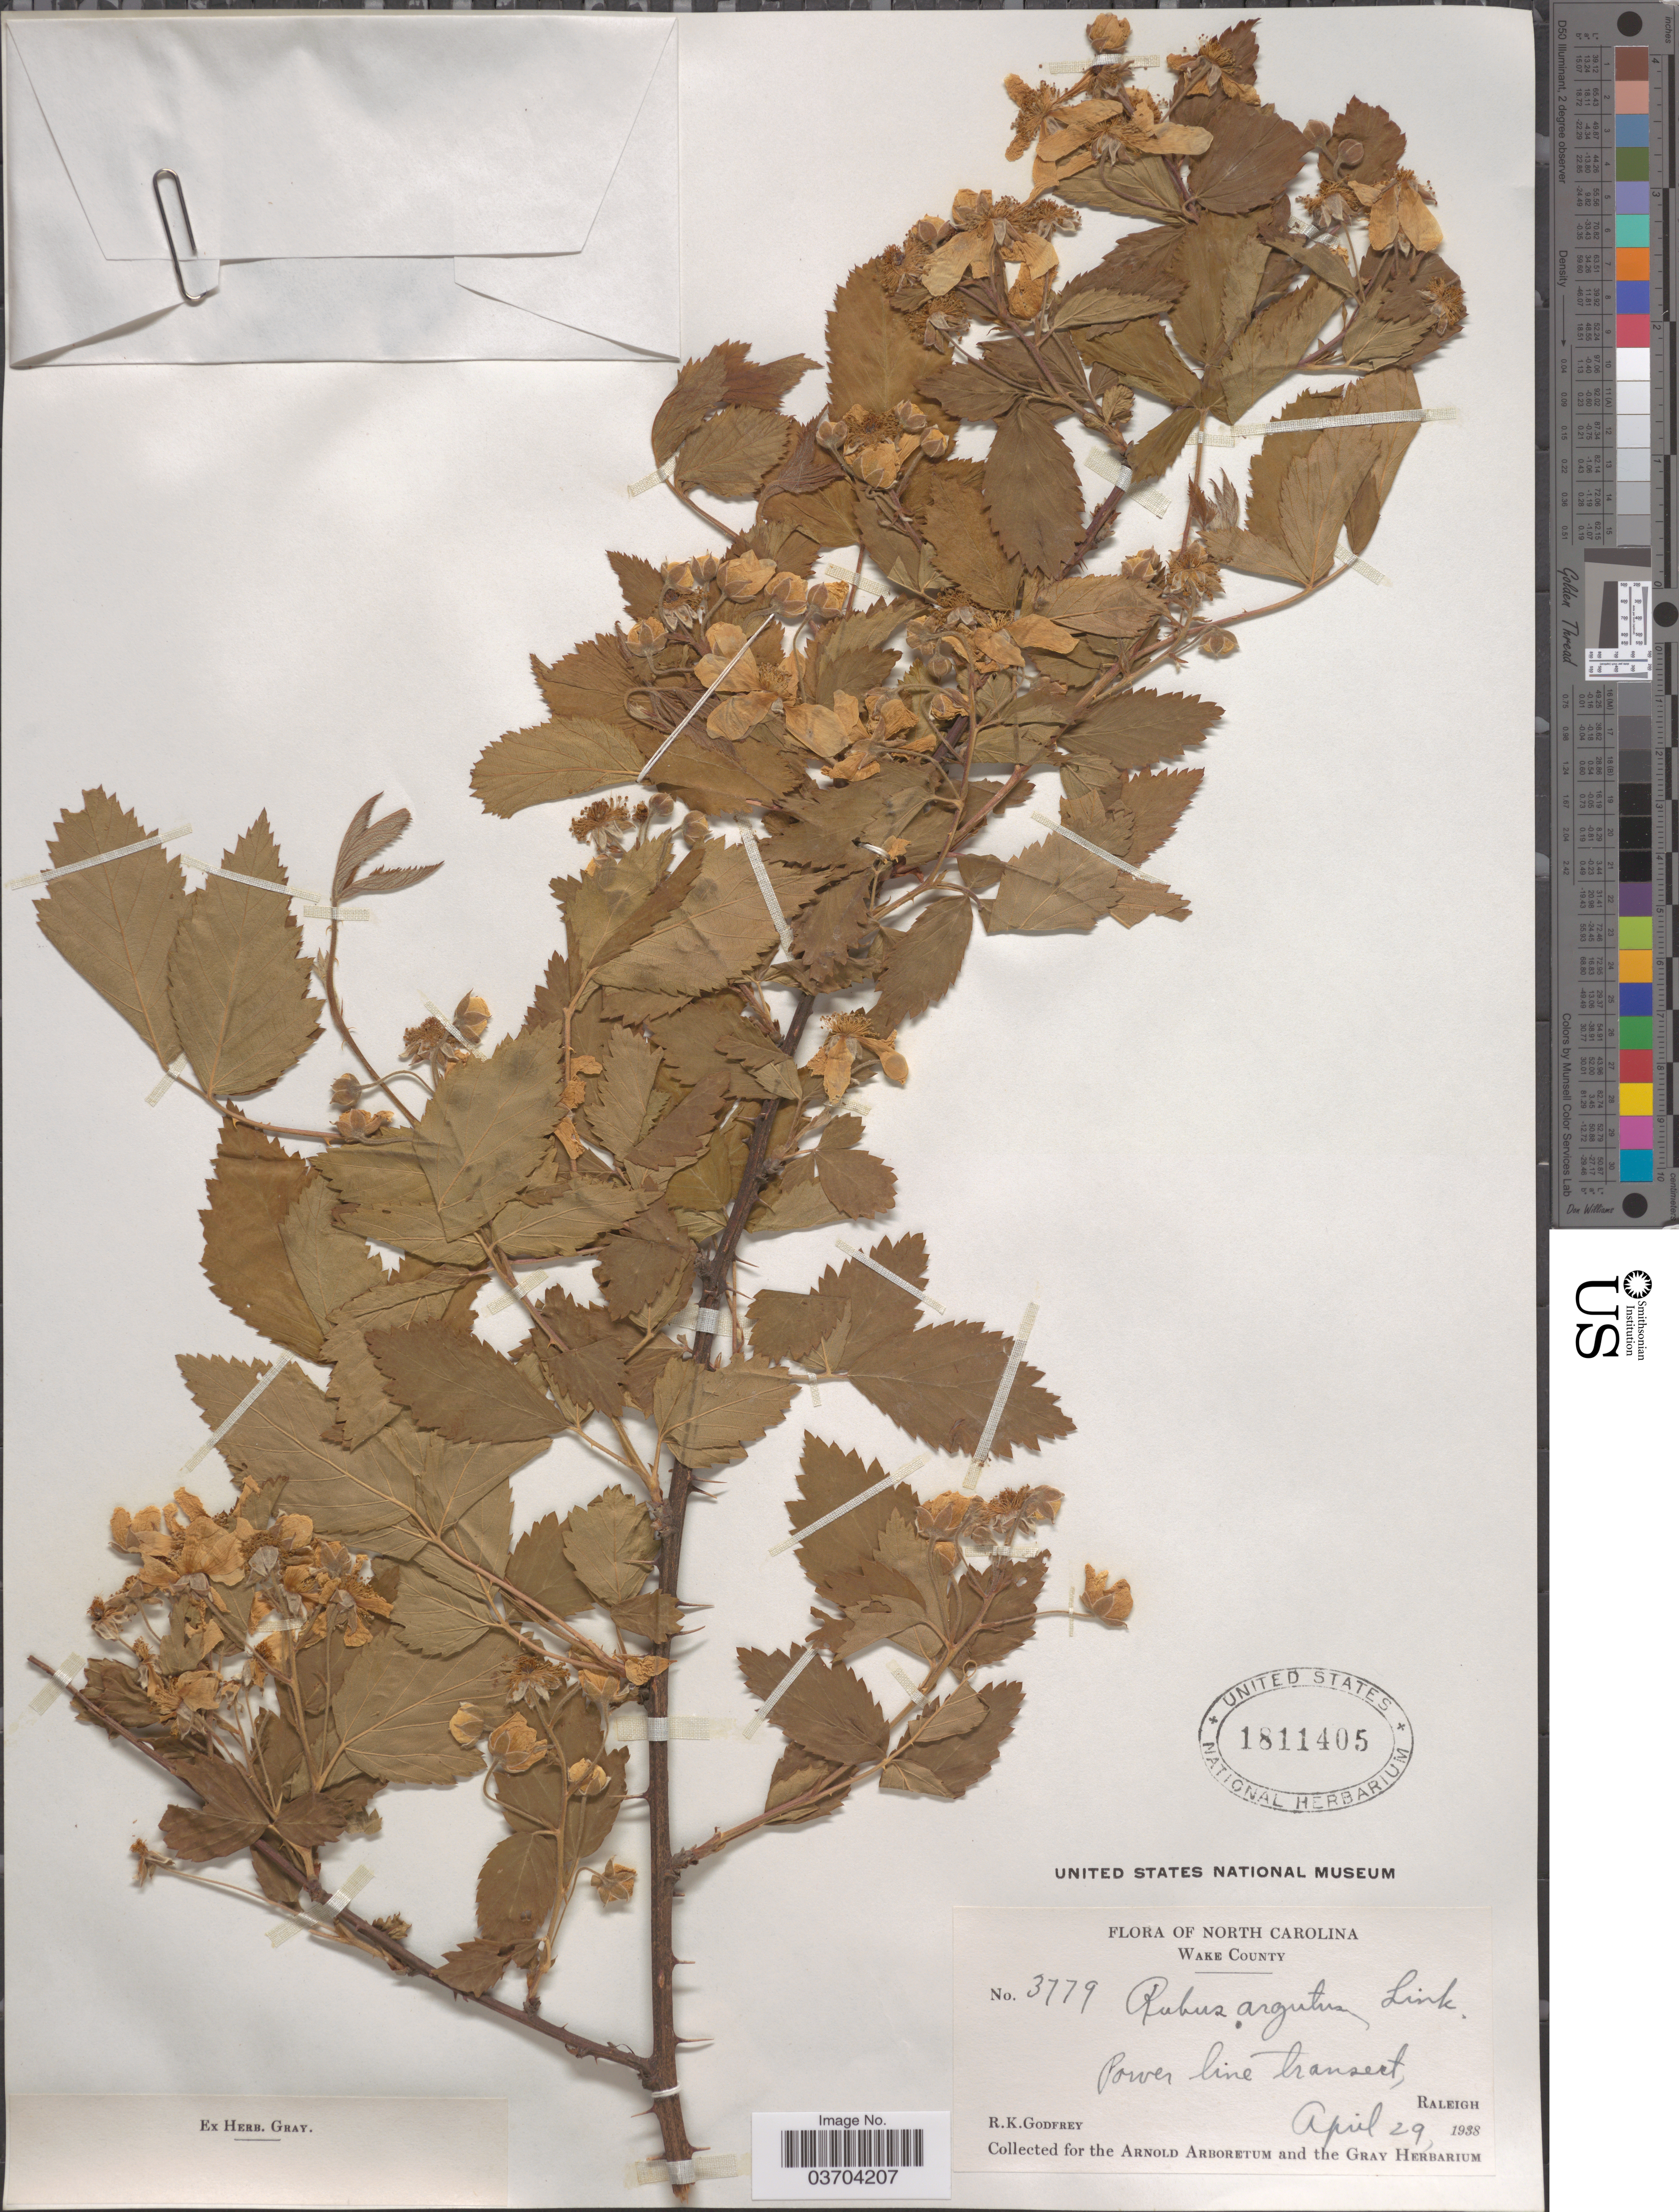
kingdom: Plantae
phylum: Tracheophyta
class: Magnoliopsida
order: Rosales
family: Rosaceae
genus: Rubus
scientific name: Rubus argutus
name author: Link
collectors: R. K. Godfrey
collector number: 3779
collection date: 1938-04-29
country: United States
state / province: North Carolina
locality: Wake County. Power line transect, Raleigh.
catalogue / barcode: US 1811405